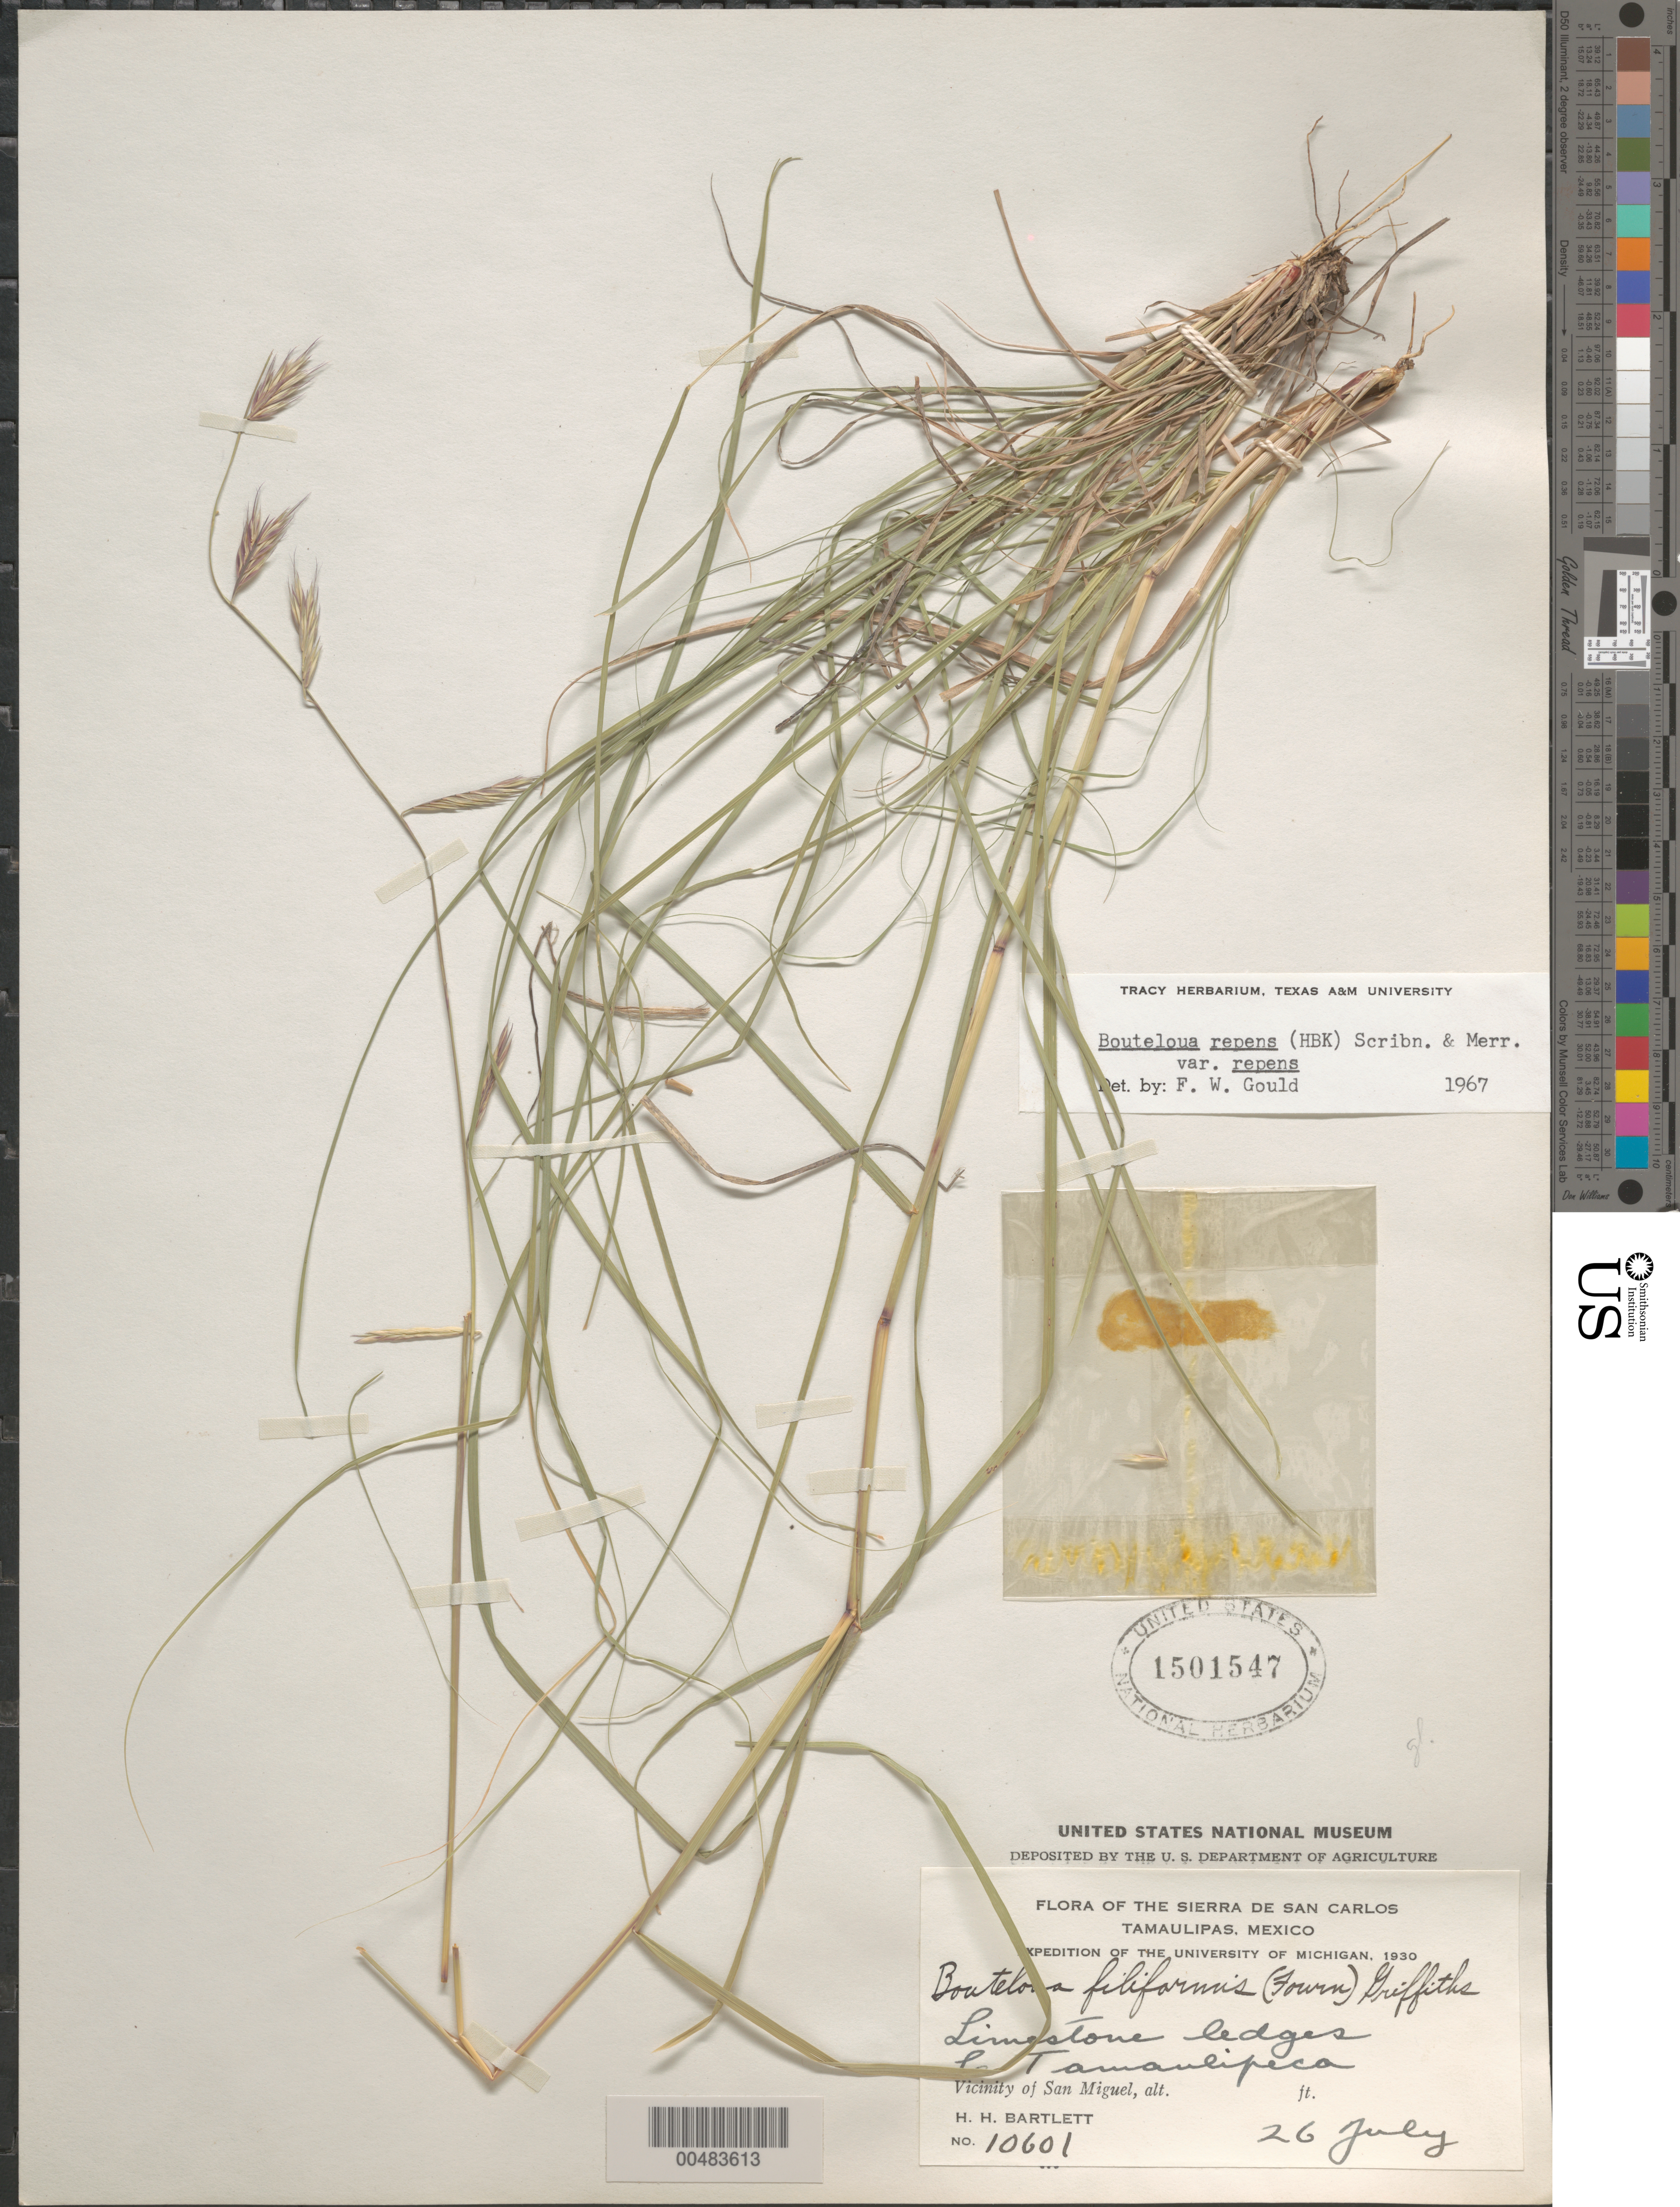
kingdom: Plantae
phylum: Tracheophyta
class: Liliopsida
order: Poales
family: Poaceae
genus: Bouteloua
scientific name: Bouteloua repens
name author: (Kunth) Scribn. & Merr.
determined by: Gould, F. W.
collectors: H. H. Bartlett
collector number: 10601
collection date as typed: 26 Jul 1930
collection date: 1930-07-26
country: Mexico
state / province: Tamaulipas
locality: Sierra de San Carlos, vicinity of San Miguel, La Tamaulipeca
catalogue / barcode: US 1501547